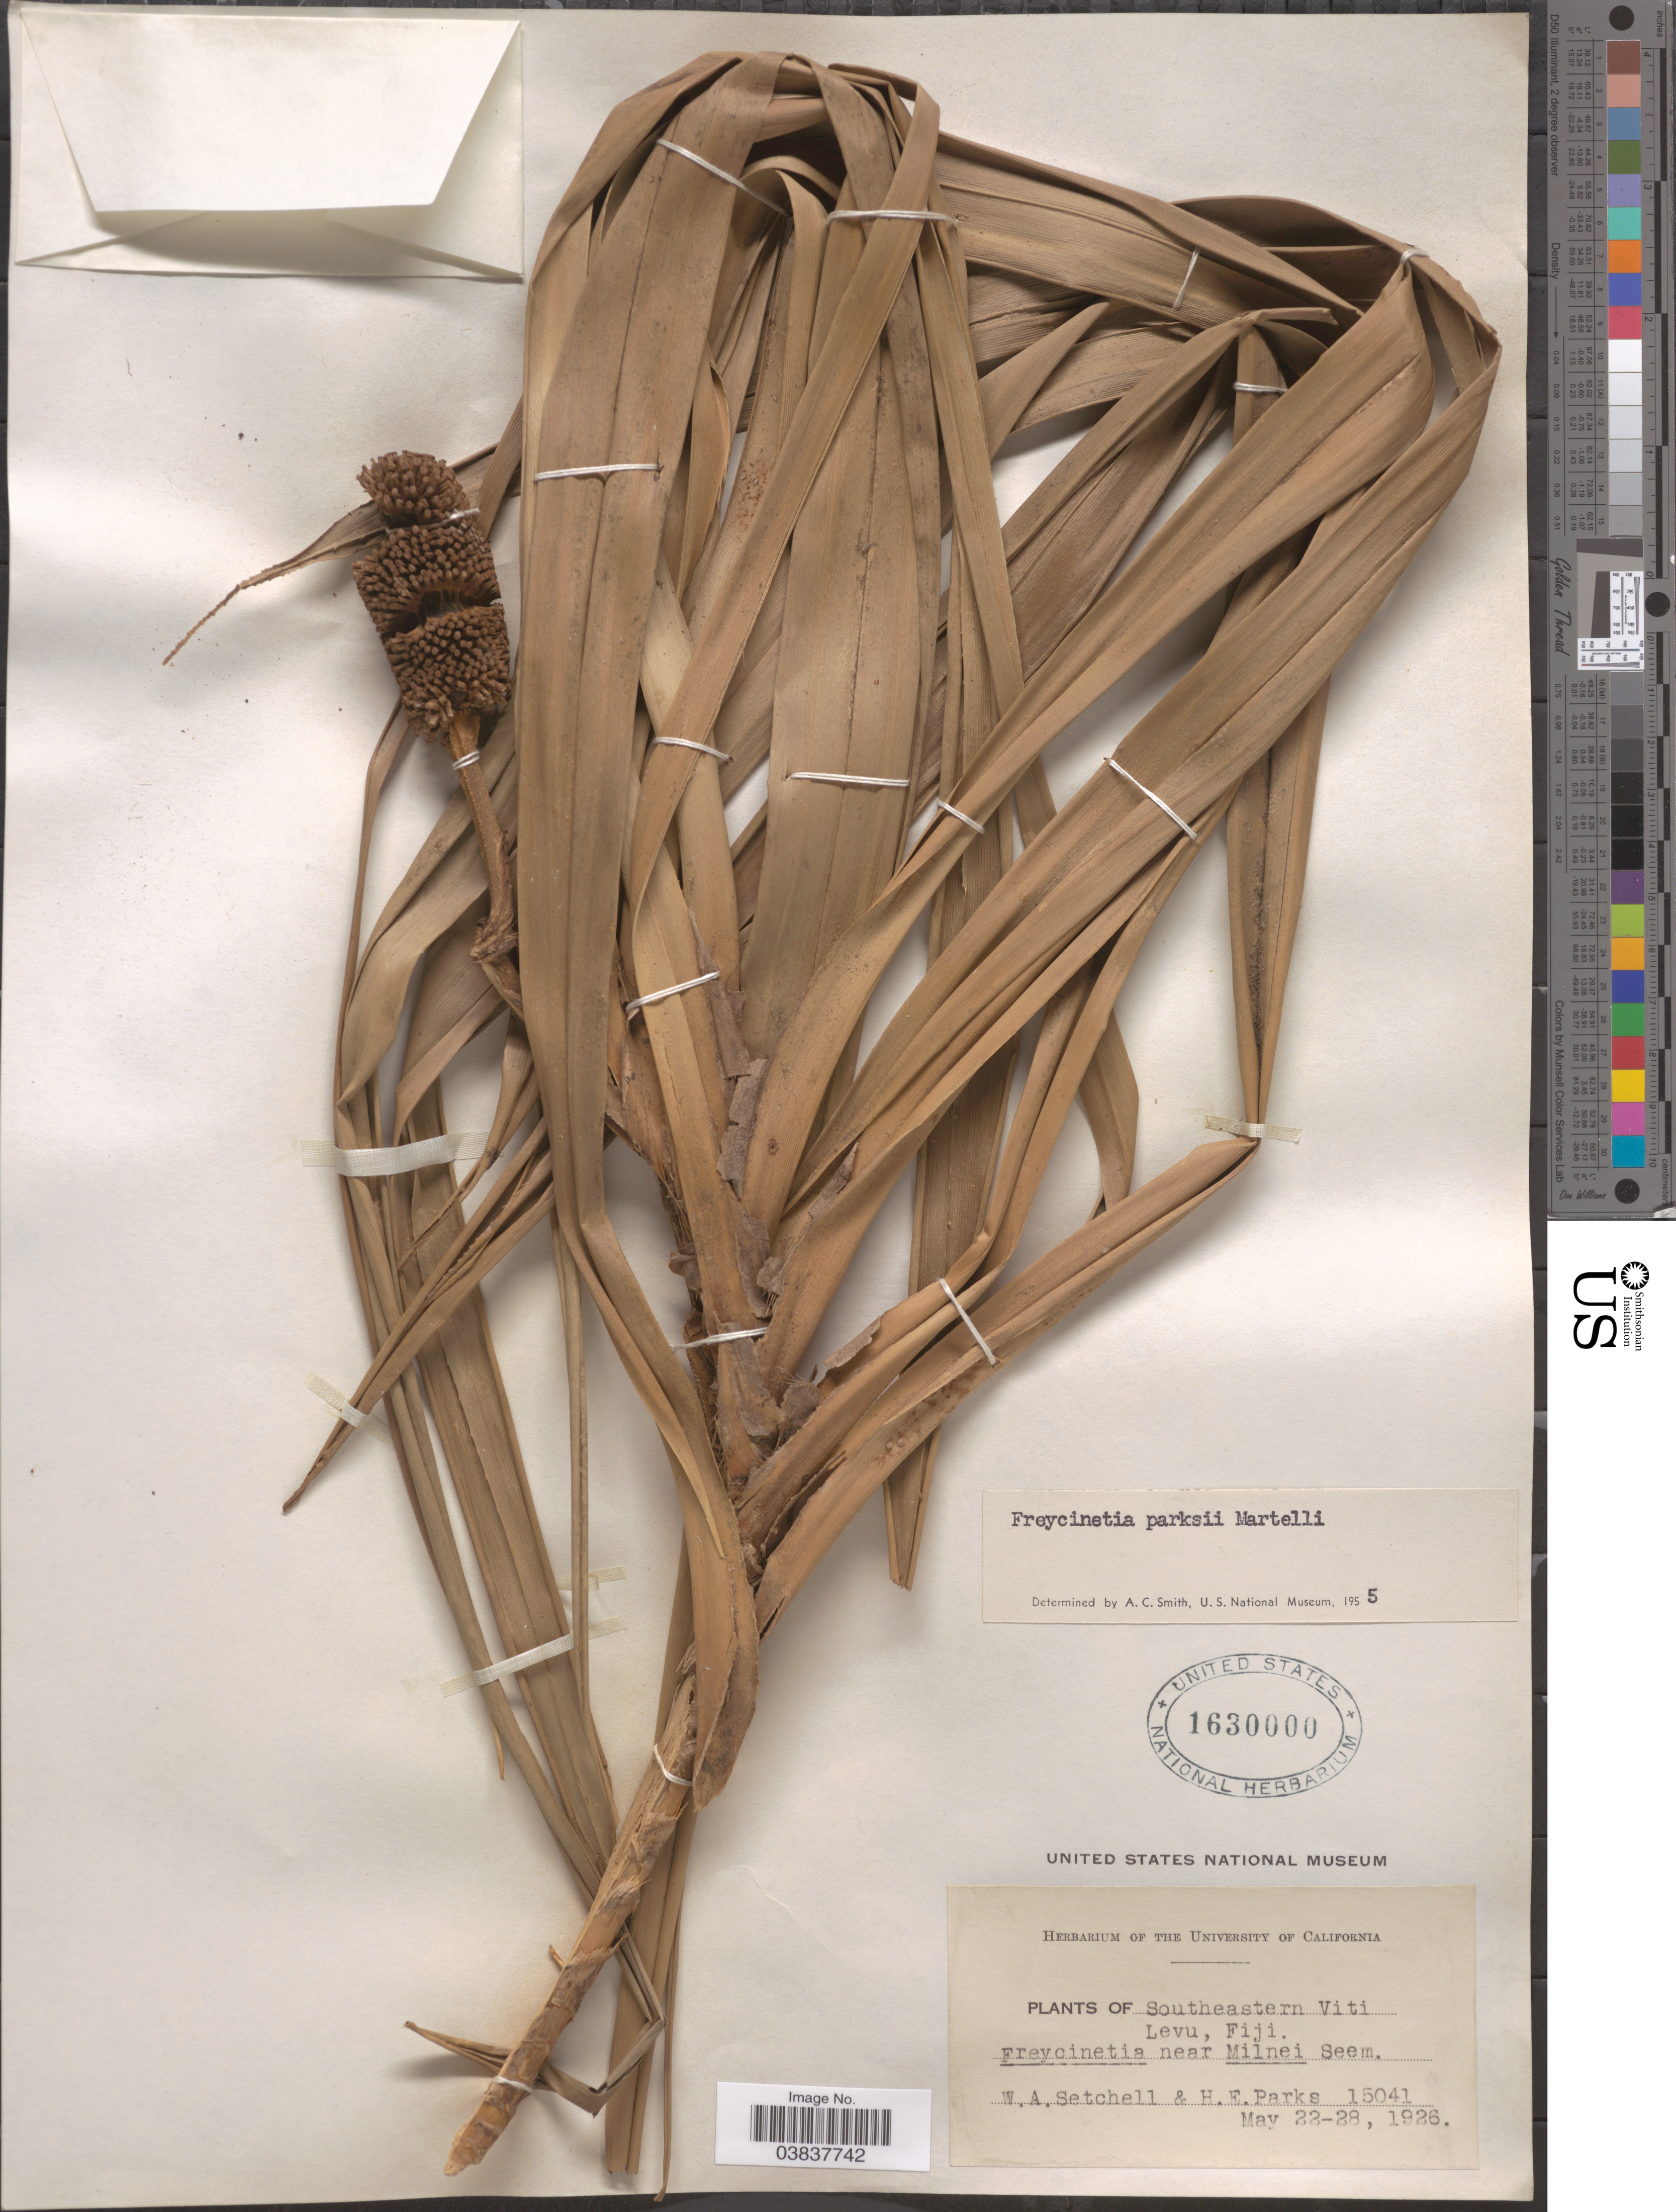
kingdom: Plantae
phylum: Tracheophyta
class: Liliopsida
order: Pandanales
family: Pandanaceae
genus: Freycinetia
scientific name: Freycinetia parksii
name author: Martelli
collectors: W. Setchell & H. E. Parks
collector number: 15041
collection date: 1926-05-22/1926-05-28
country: Fiji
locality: Southeastern Viti Levu.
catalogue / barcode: US 1630000